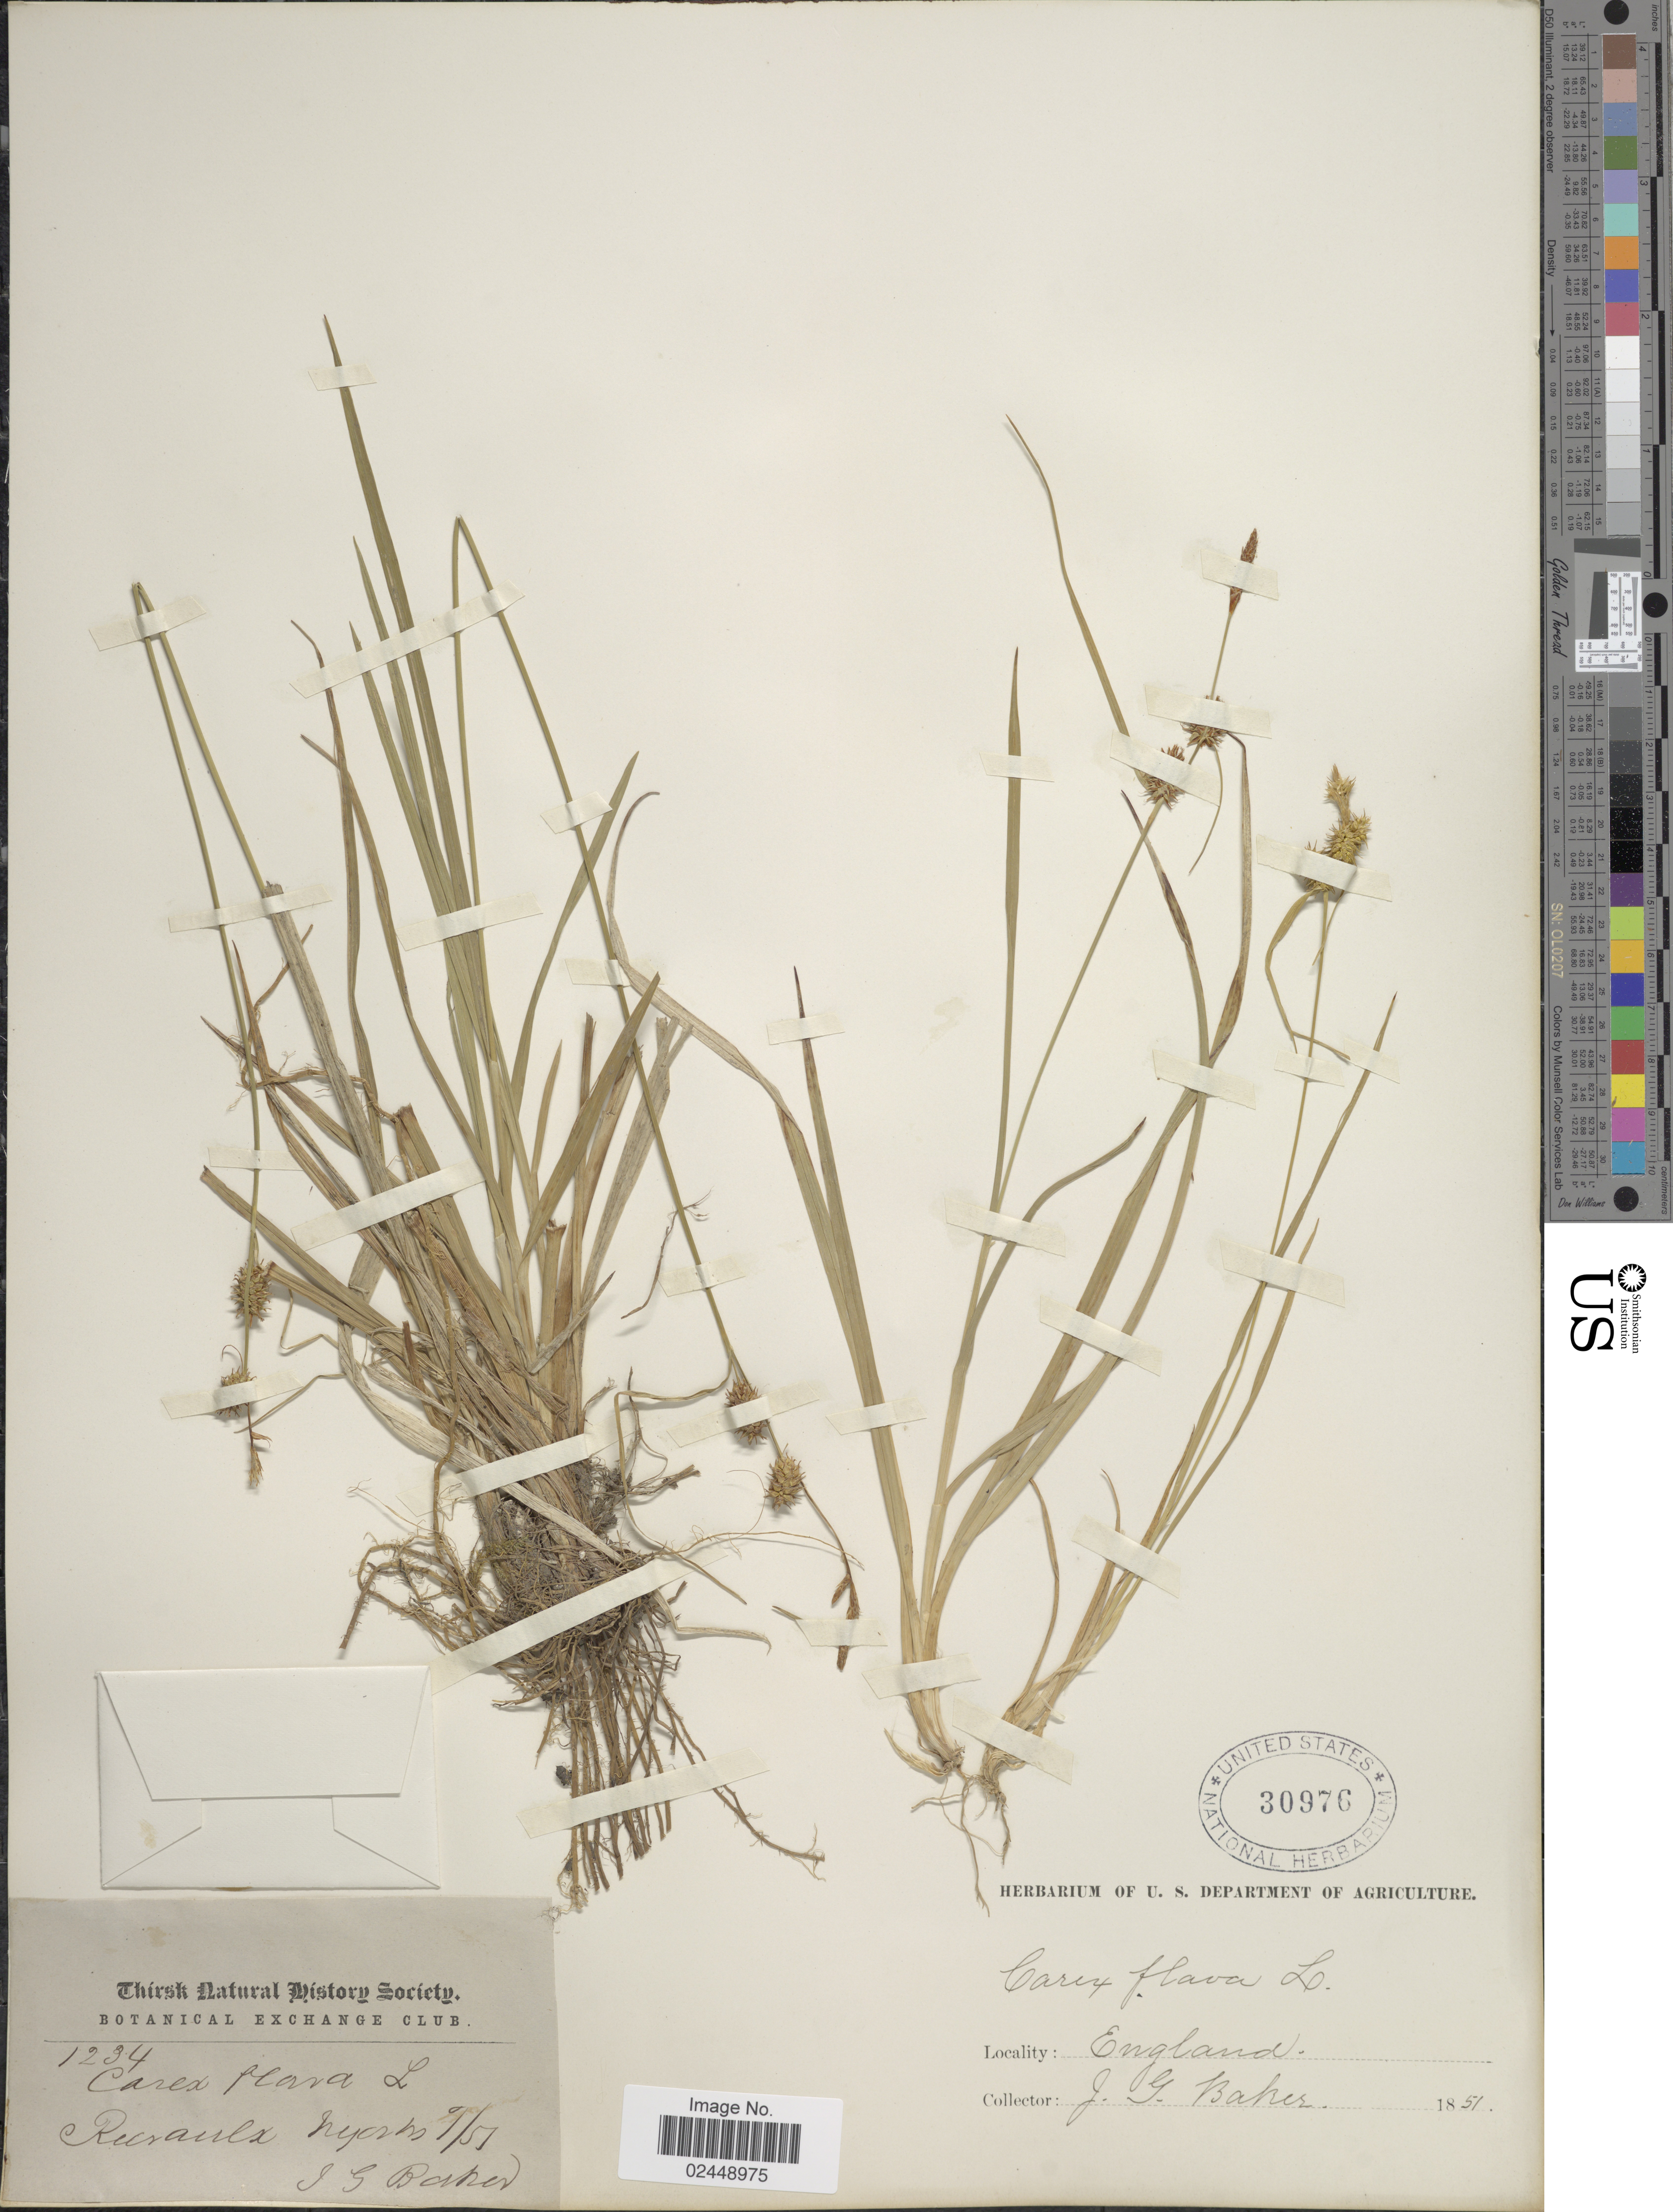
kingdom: Plantae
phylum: Tracheophyta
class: Liliopsida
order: Poales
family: Cyperaceae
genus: Carex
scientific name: Carex flava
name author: L.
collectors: J. G. Baker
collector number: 1234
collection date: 1851-09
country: United Kingdom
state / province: England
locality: Rievaulx N. Yorks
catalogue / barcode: US 30976